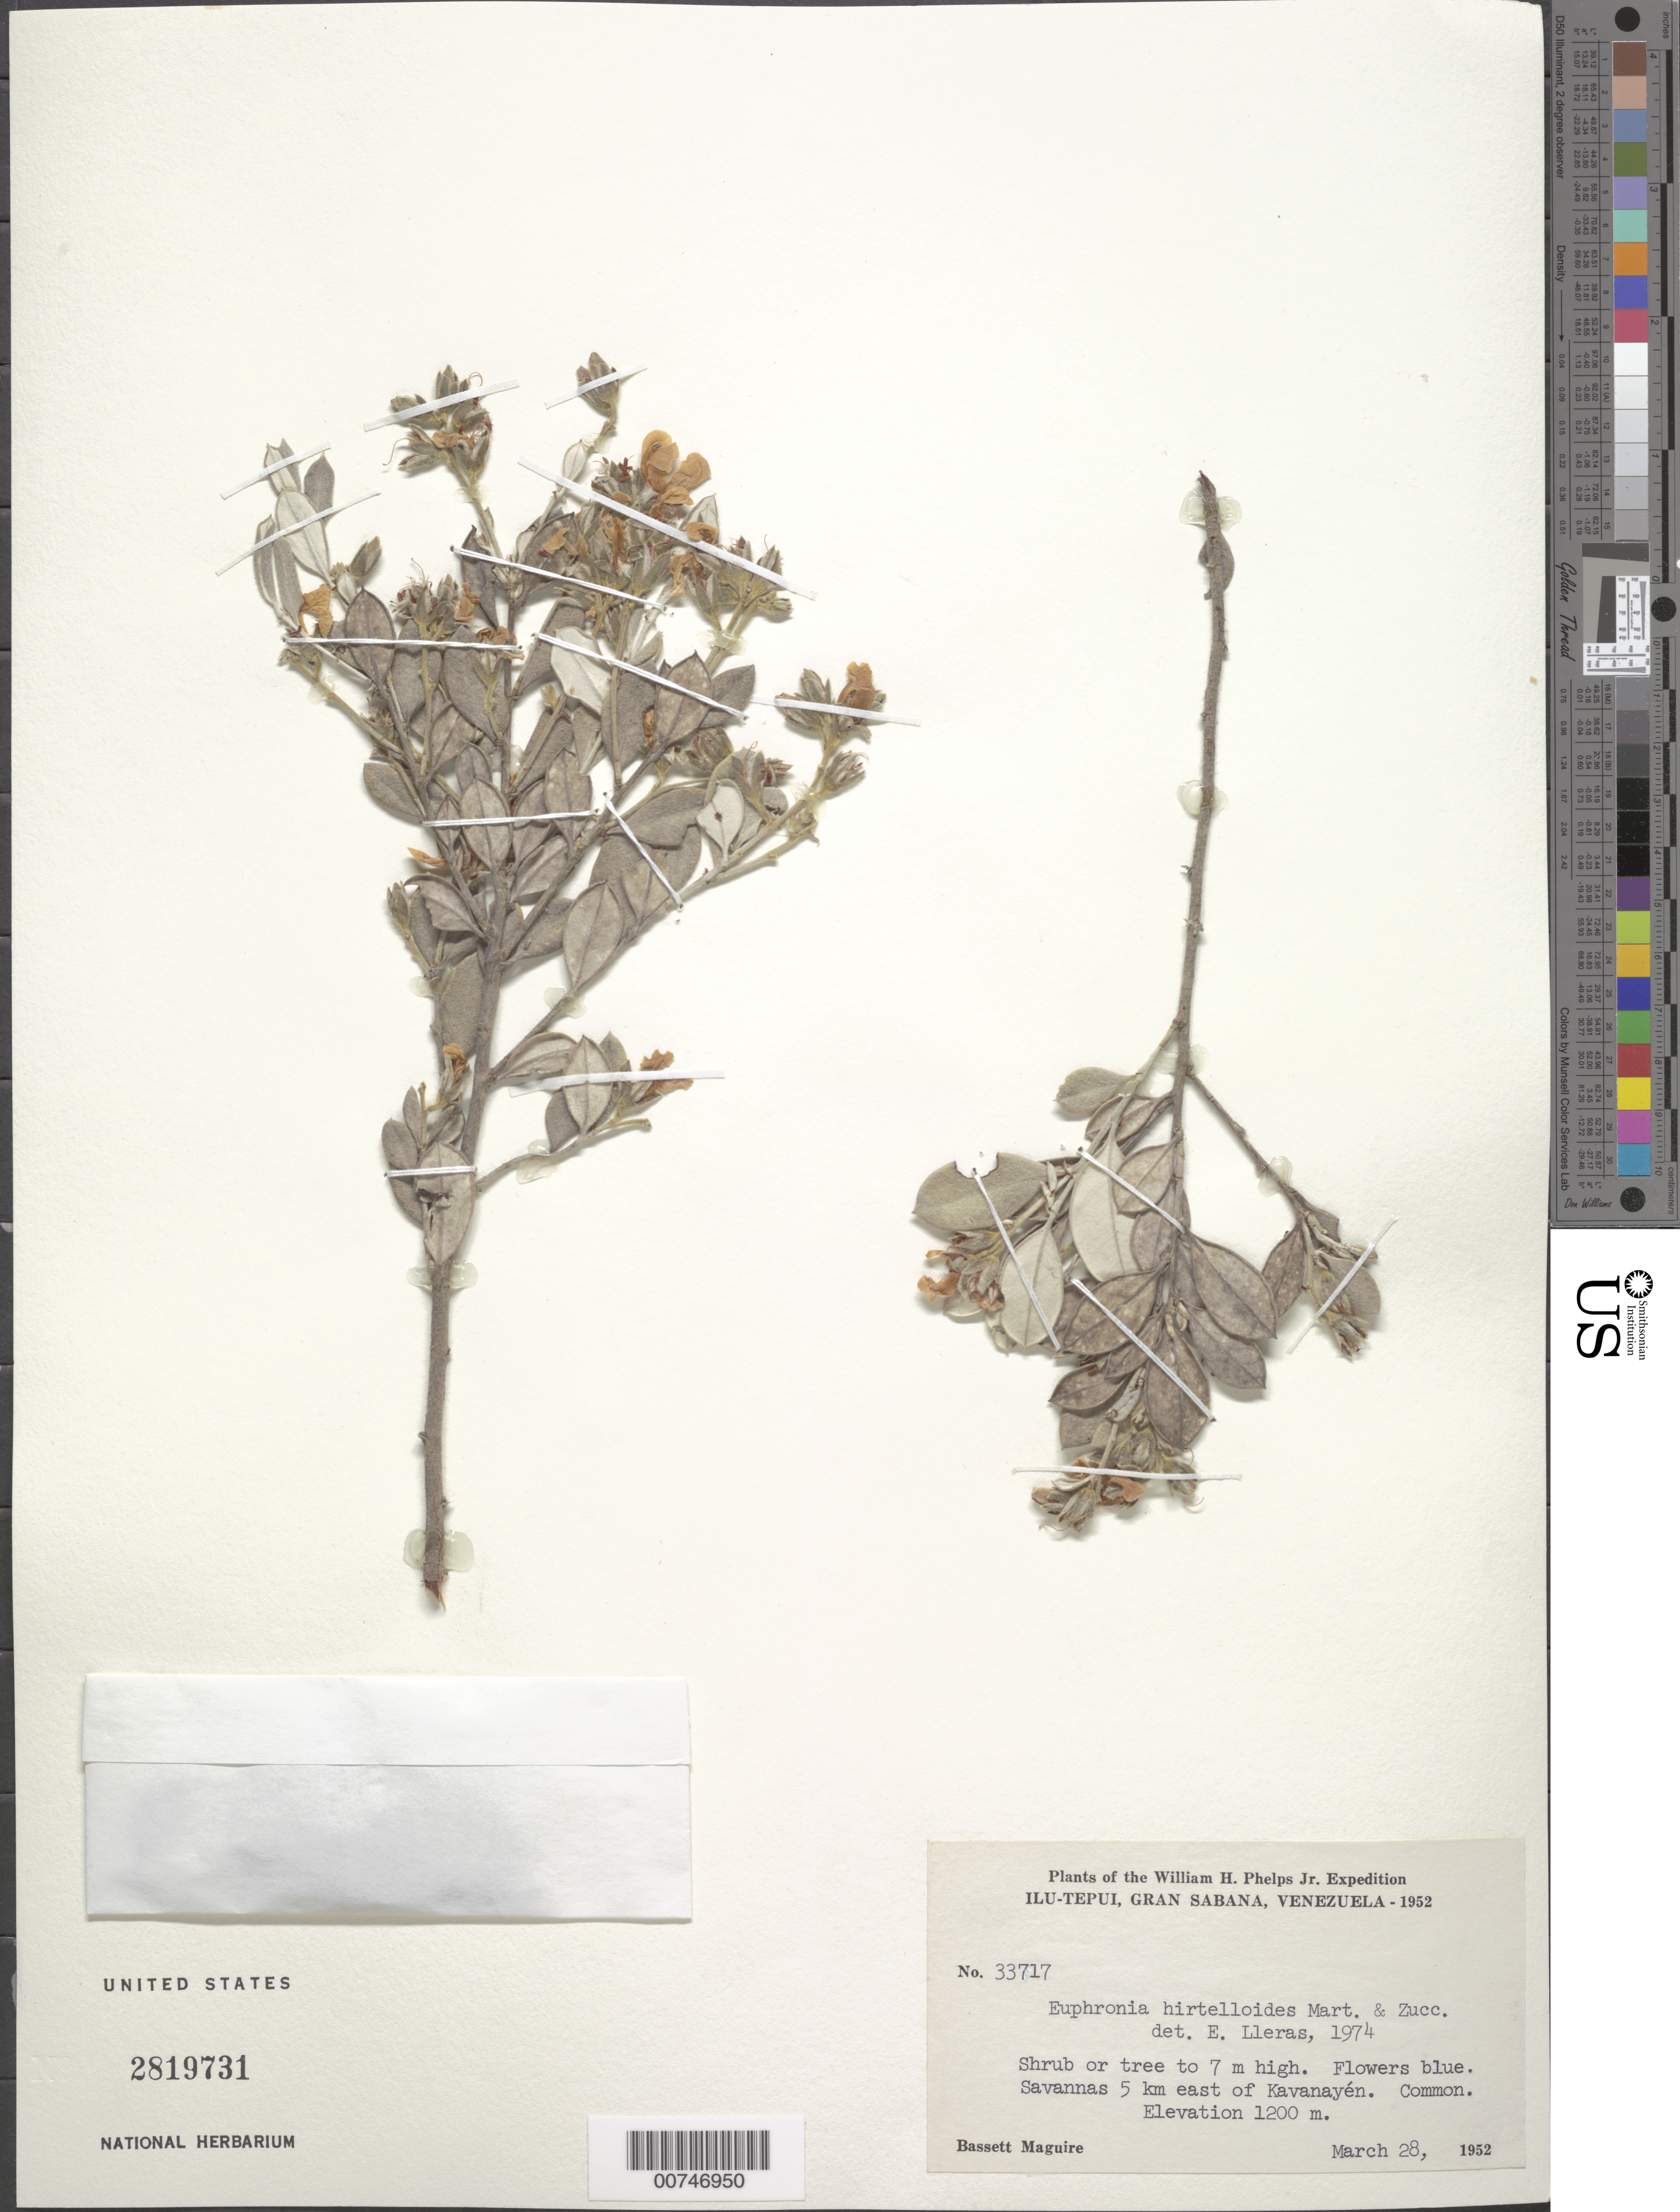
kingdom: Plantae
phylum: Tracheophyta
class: Magnoliopsida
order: Malpighiales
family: Euphroniaceae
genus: Euphronia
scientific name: Euphronia guianensis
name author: (R.H. Schomb.) Hallier f.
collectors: B. Maguire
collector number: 33717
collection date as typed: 28-Mar-52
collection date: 1952-03-28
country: Venezuela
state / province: Bolívar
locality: Gran Sabana, Ilu-tepuí, 5 km E of Kavanayén Mission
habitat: Savanna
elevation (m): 1200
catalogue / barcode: US 2819731